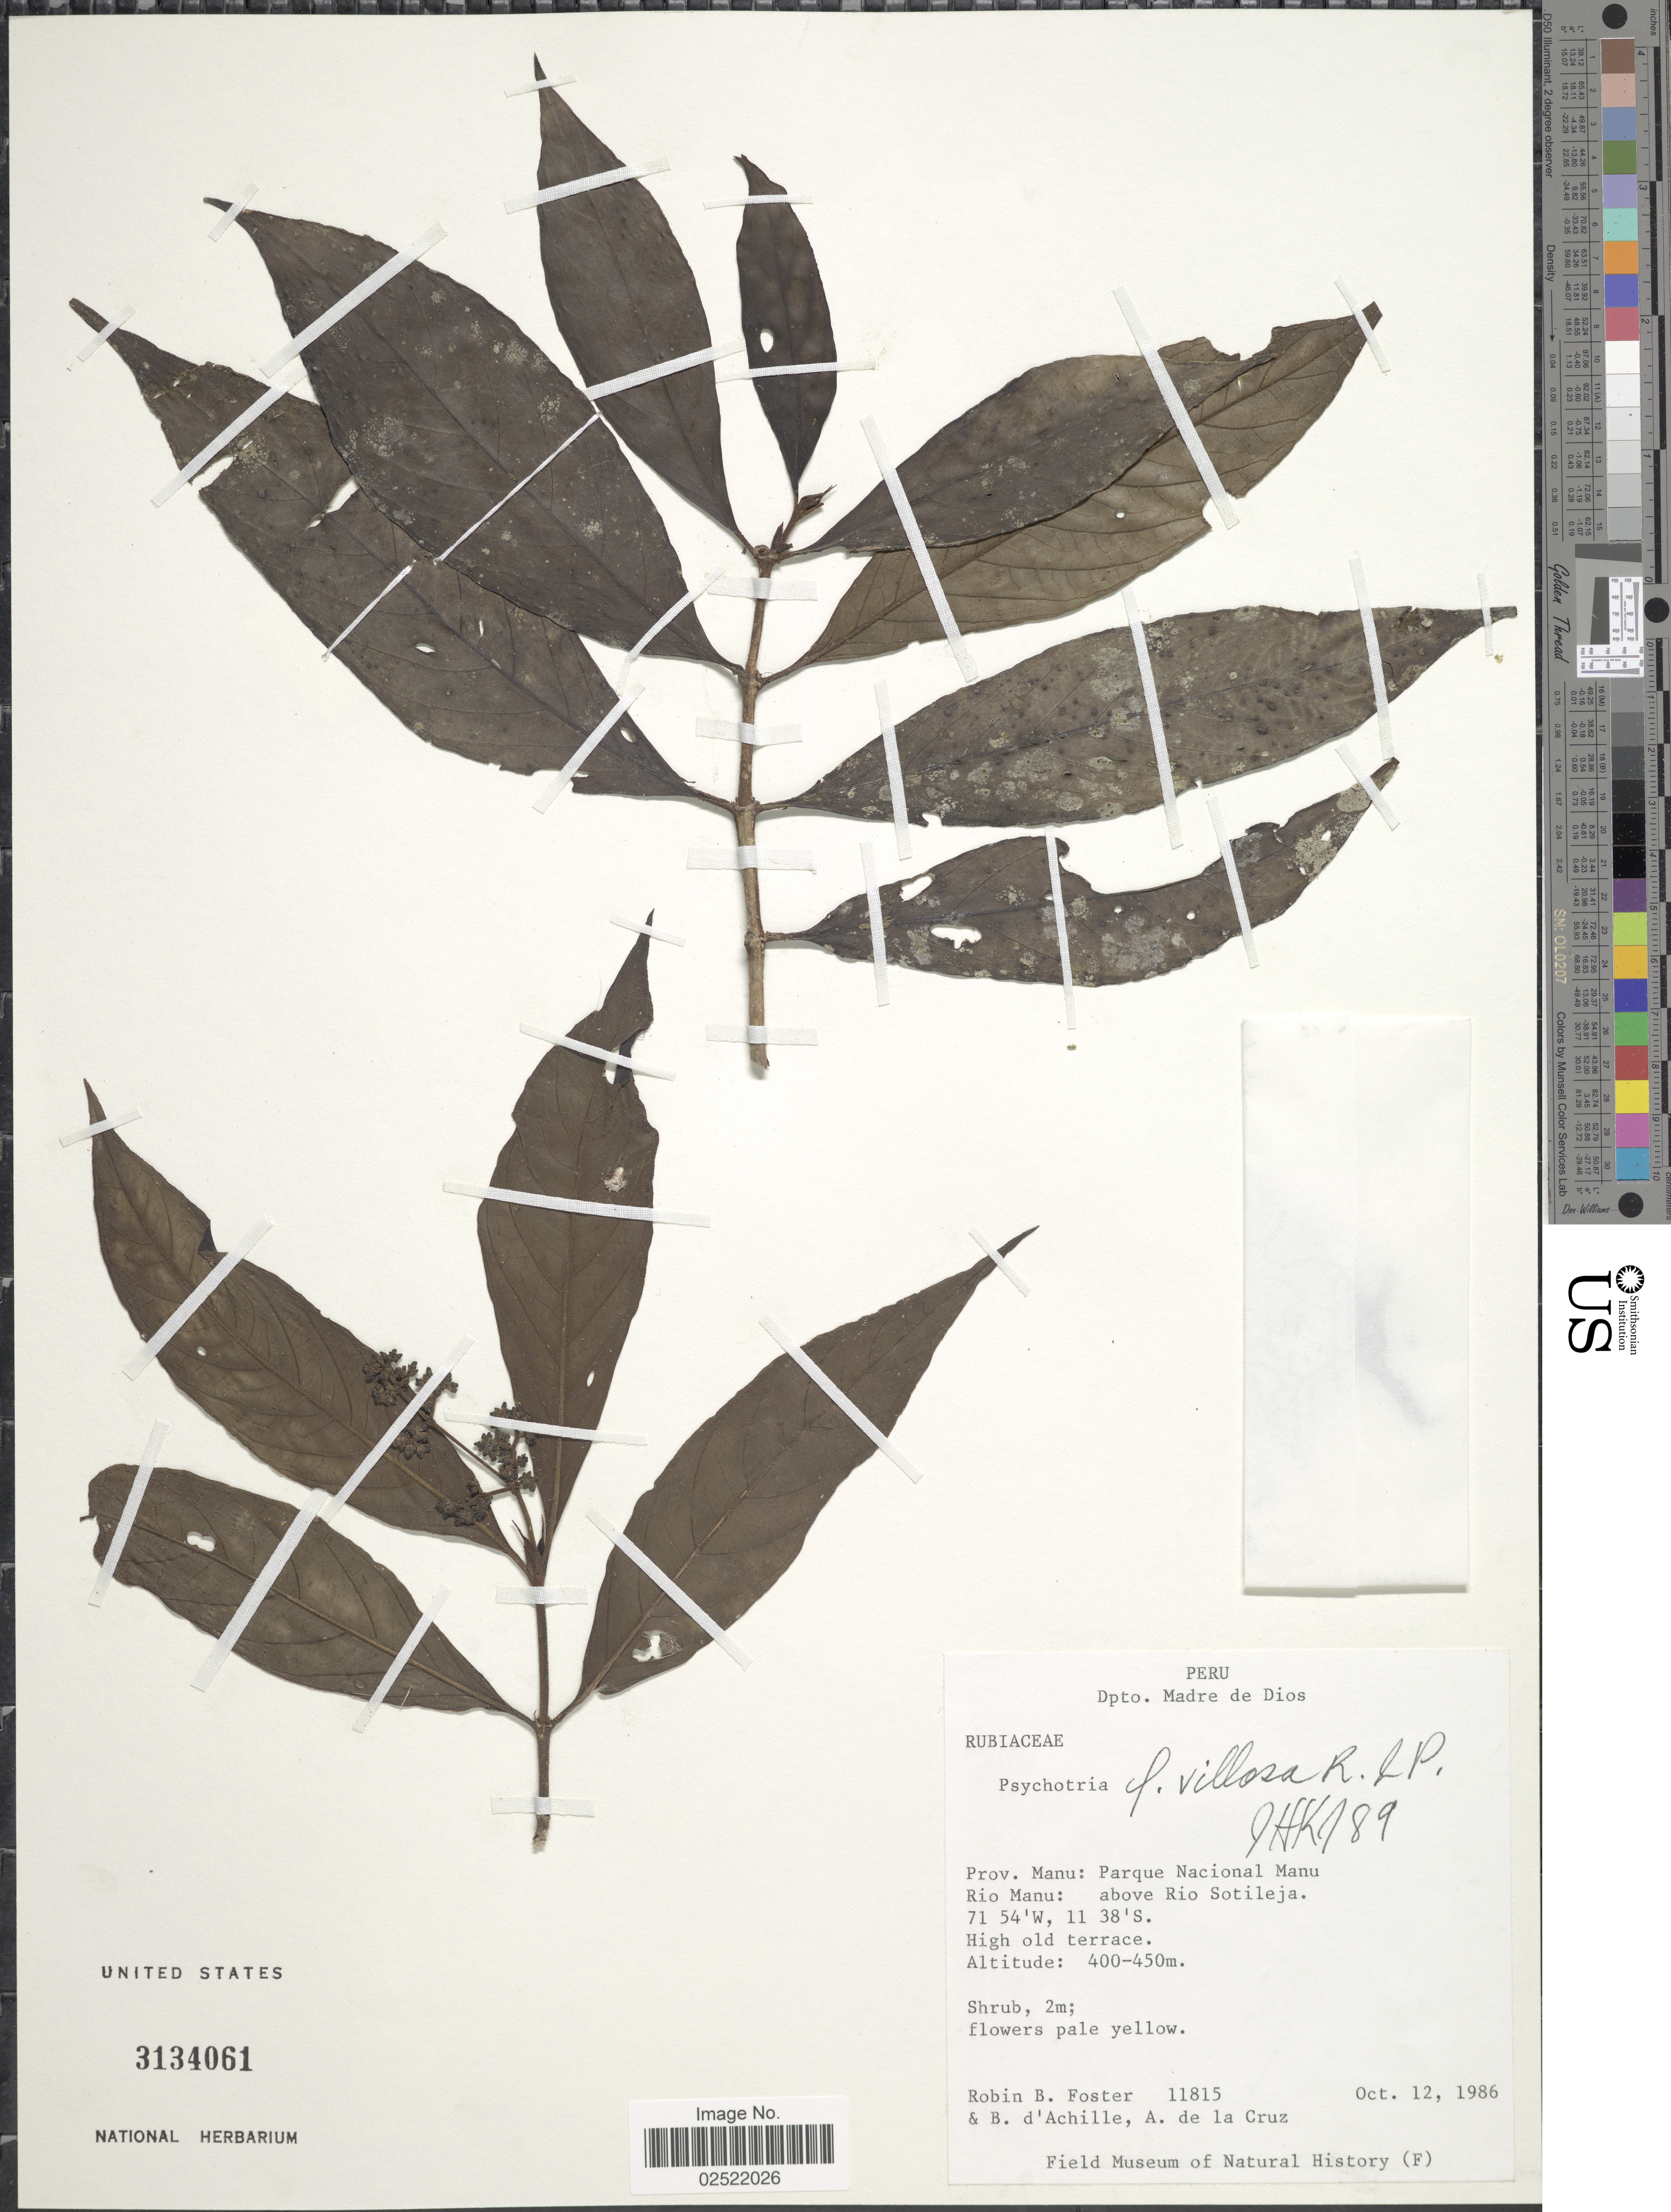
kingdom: Plantae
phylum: Tracheophyta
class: Magnoliopsida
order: Gentianales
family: Rubiaceae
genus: Psychotria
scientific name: Psychotria villosa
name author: Ruiz & Pav.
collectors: R. B. Foster, B. d'Achille & A. de la Cruz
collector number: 11815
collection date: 1986-10-12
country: Peru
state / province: Madre de Dios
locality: Dpto. Madre de Dios. Prov. Manu: Parque Nacional Manu. Rio Manu: above Rio Sotileja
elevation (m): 400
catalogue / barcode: US 3134061